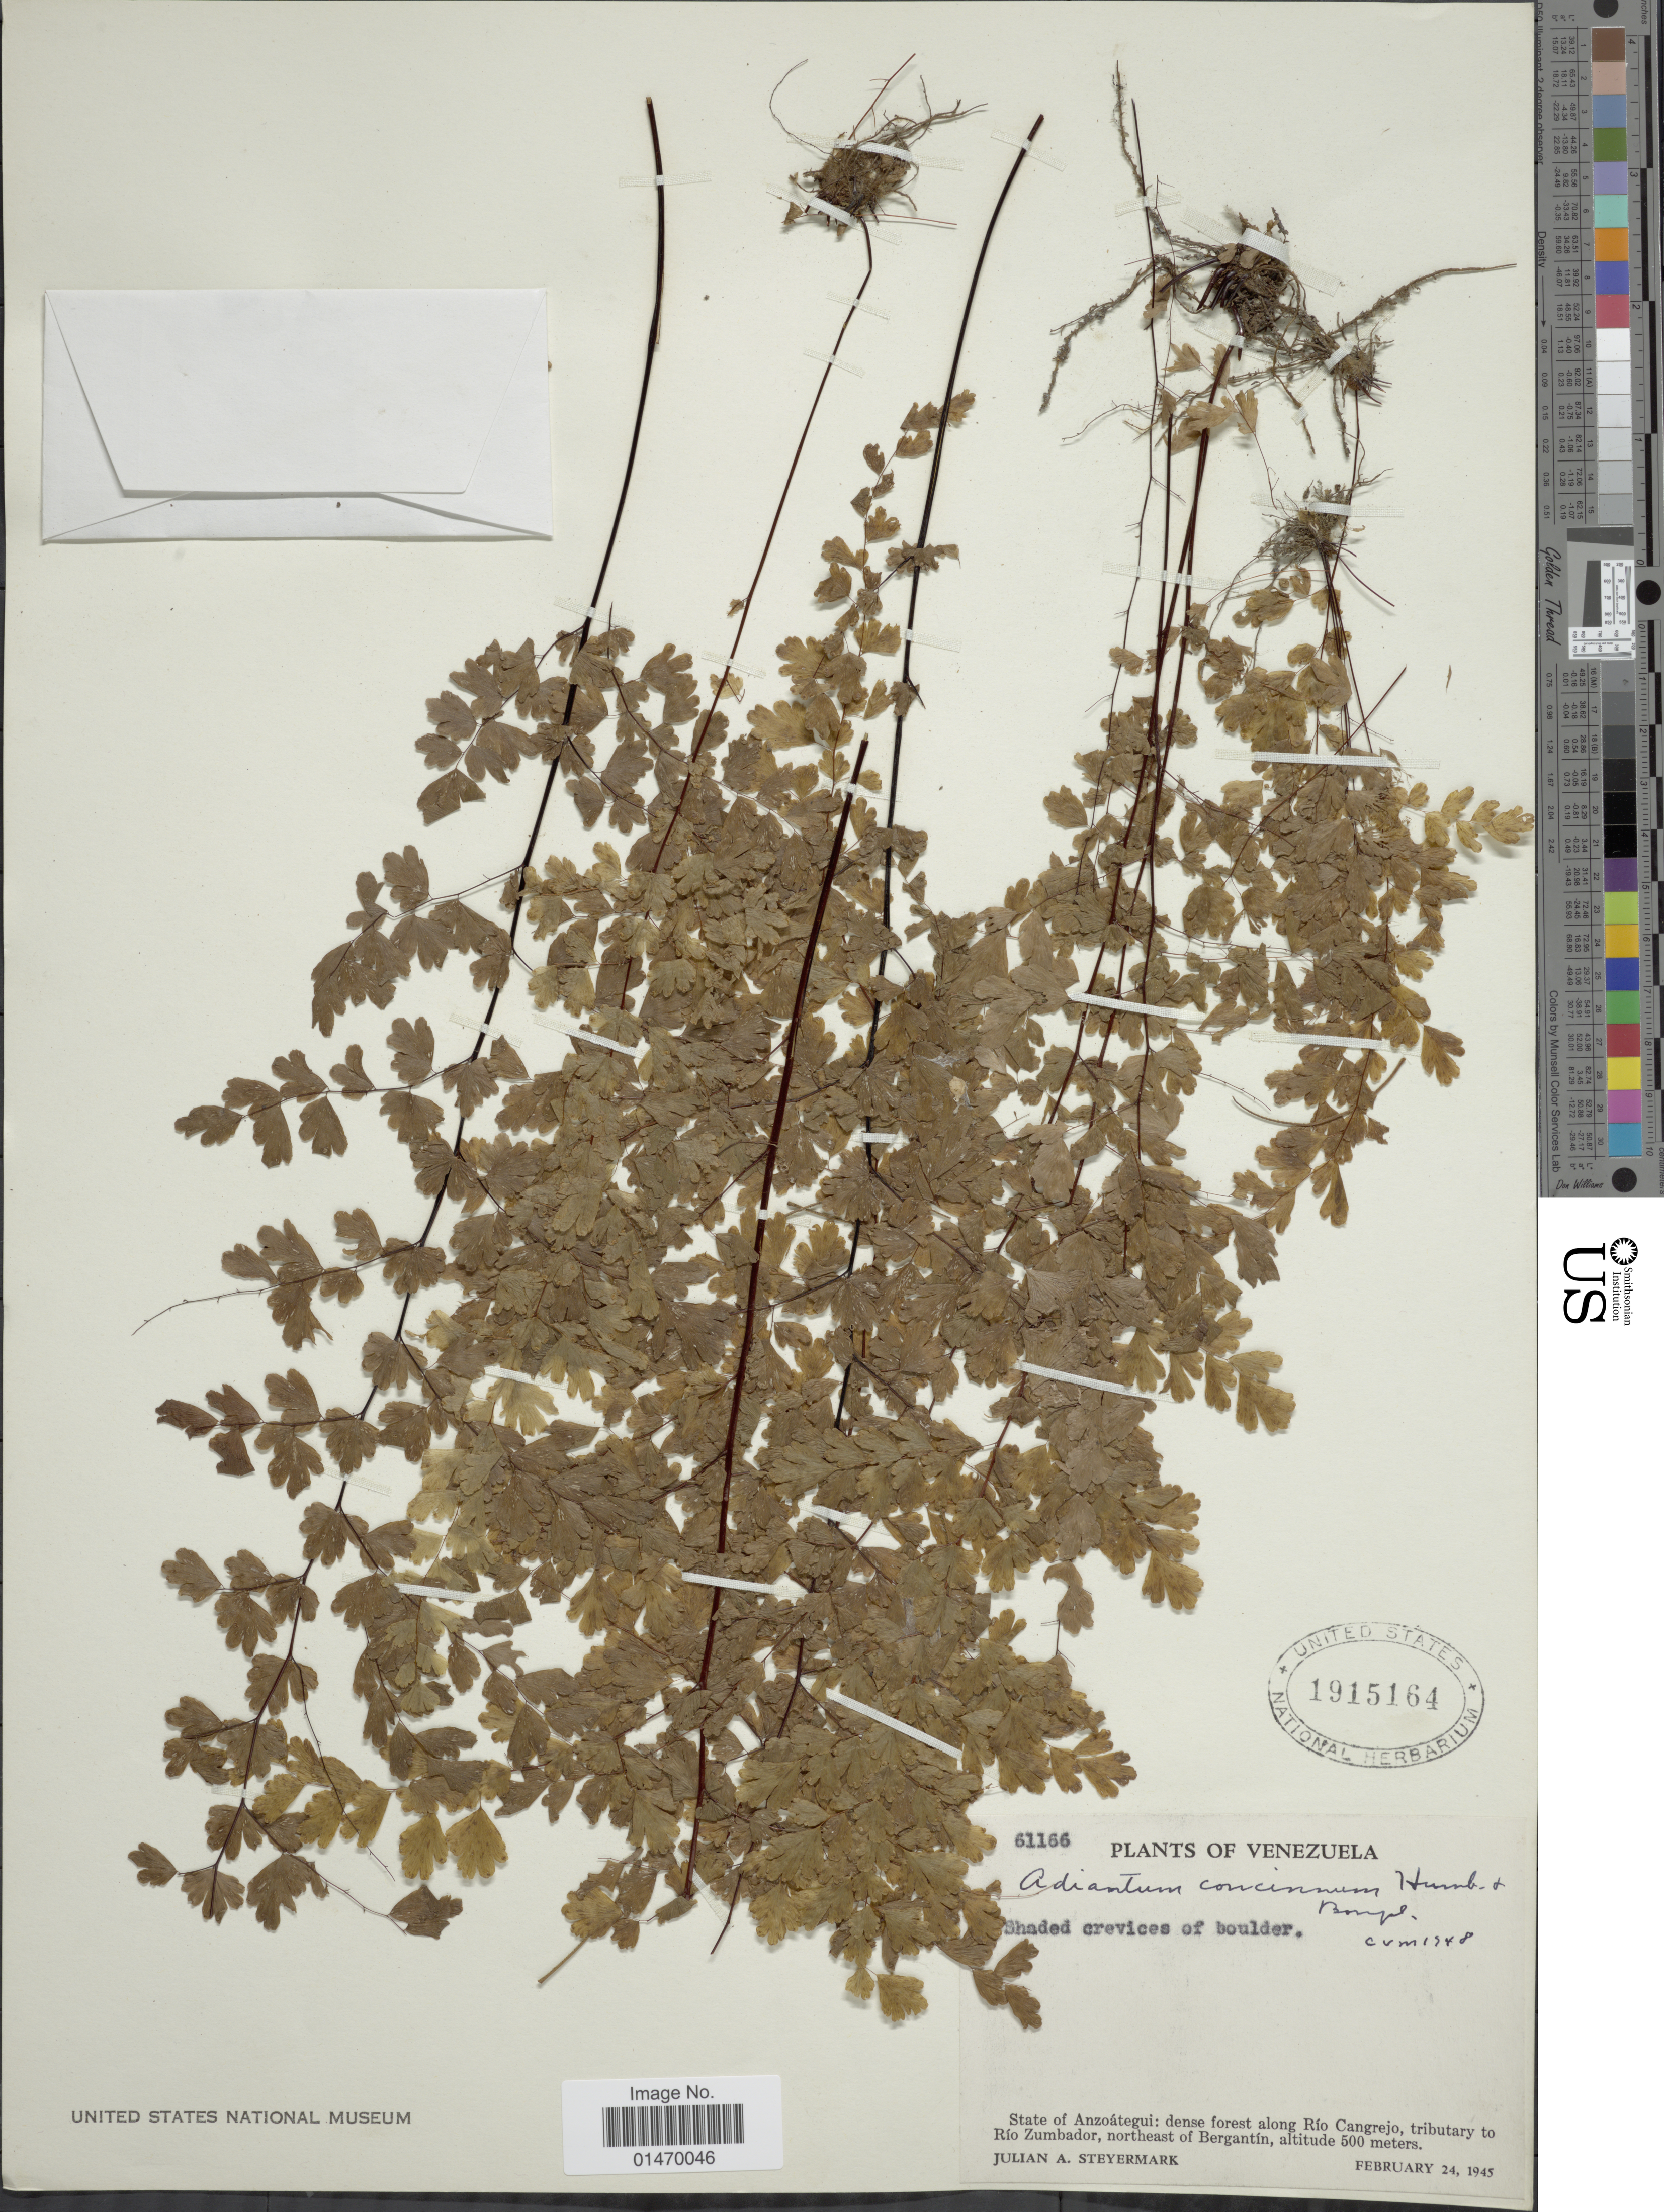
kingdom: Plantae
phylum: Tracheophyta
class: Polypodiopsida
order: Polypodiales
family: Pteridaceae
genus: Adiantum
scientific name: Adiantum concinnum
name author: Humb. & Bonpl. ex Willd.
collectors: J. Steyermark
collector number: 61166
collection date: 1945-02-24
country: Venezuela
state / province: Anzoategui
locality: Along Rio Cangrejo, tributary to Rio Zumbador, northeast of Bergantin.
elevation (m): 500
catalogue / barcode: US 1915164